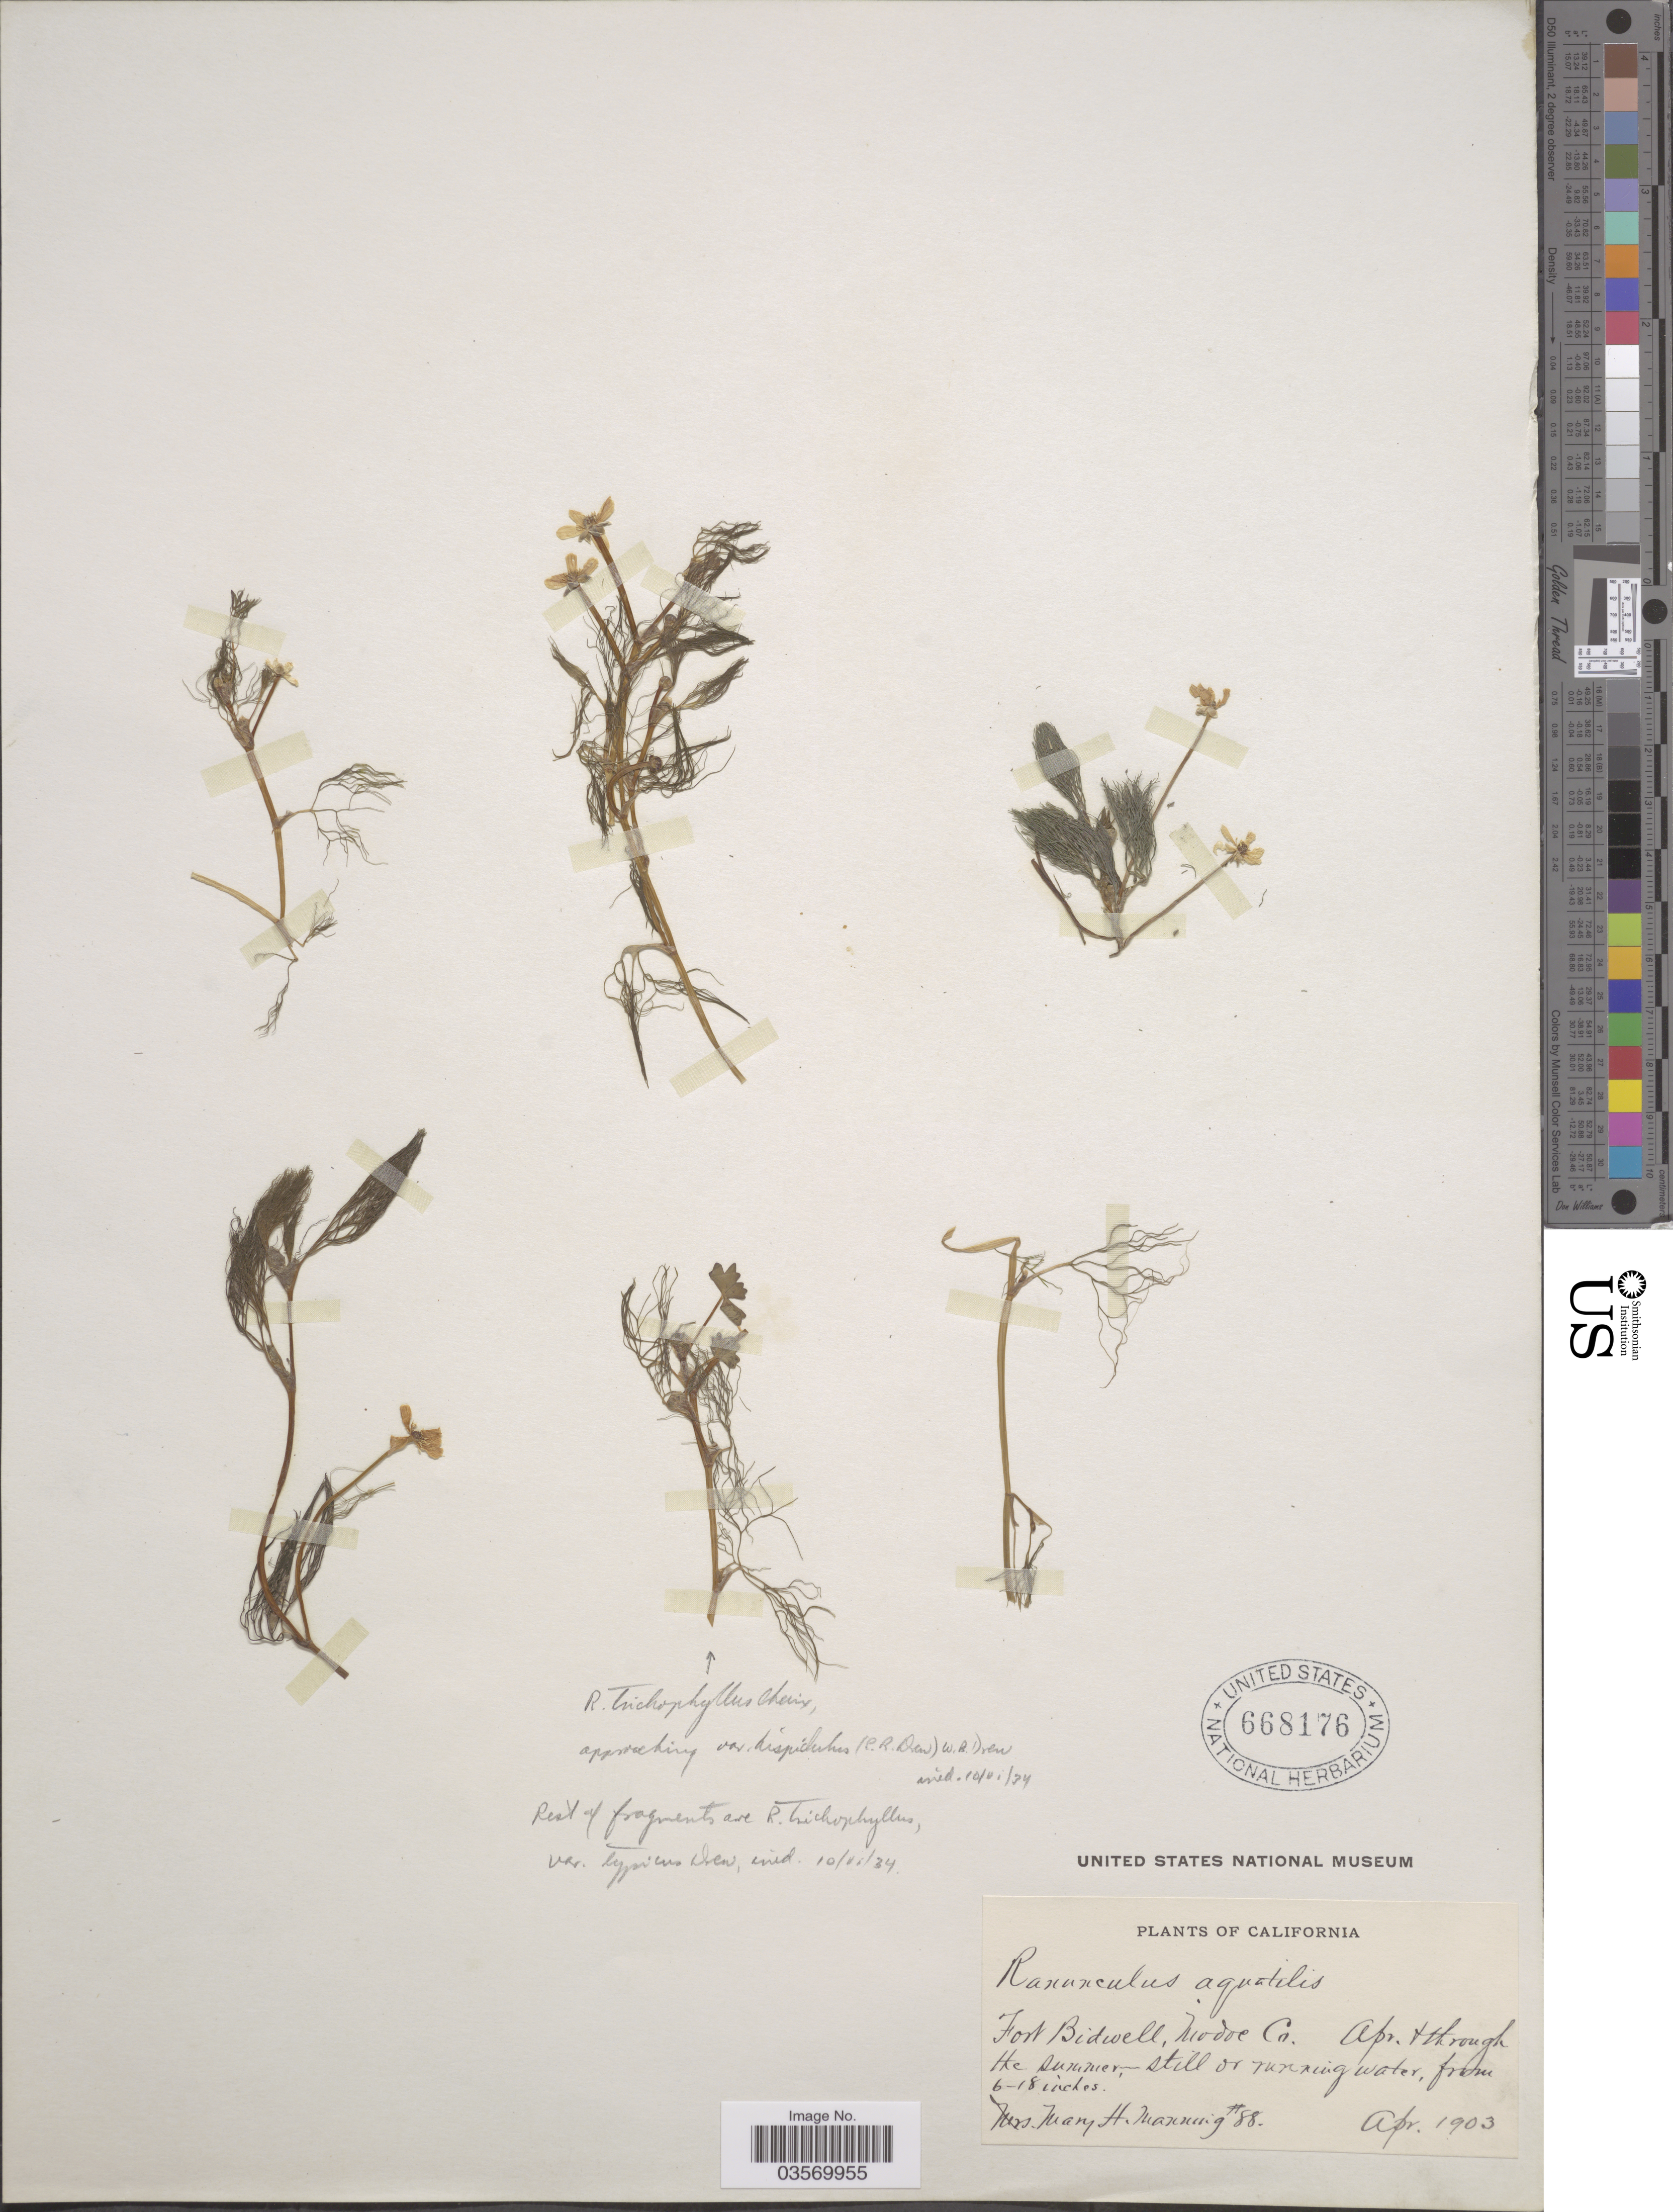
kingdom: Plantae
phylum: Tracheophyta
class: Magnoliopsida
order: Ranunculales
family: Ranunculaceae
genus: Ranunculus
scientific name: Ranunculus trichophyllus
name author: Chaix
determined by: Strong, Mark T., (BOT), Smithsonian Institution - National Museum of Natural History (UNITED STATES)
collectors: M. Manning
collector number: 88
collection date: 1903-04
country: United States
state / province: California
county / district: Modoc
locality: Fort Bidwell, Modoc Co.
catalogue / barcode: US 668176